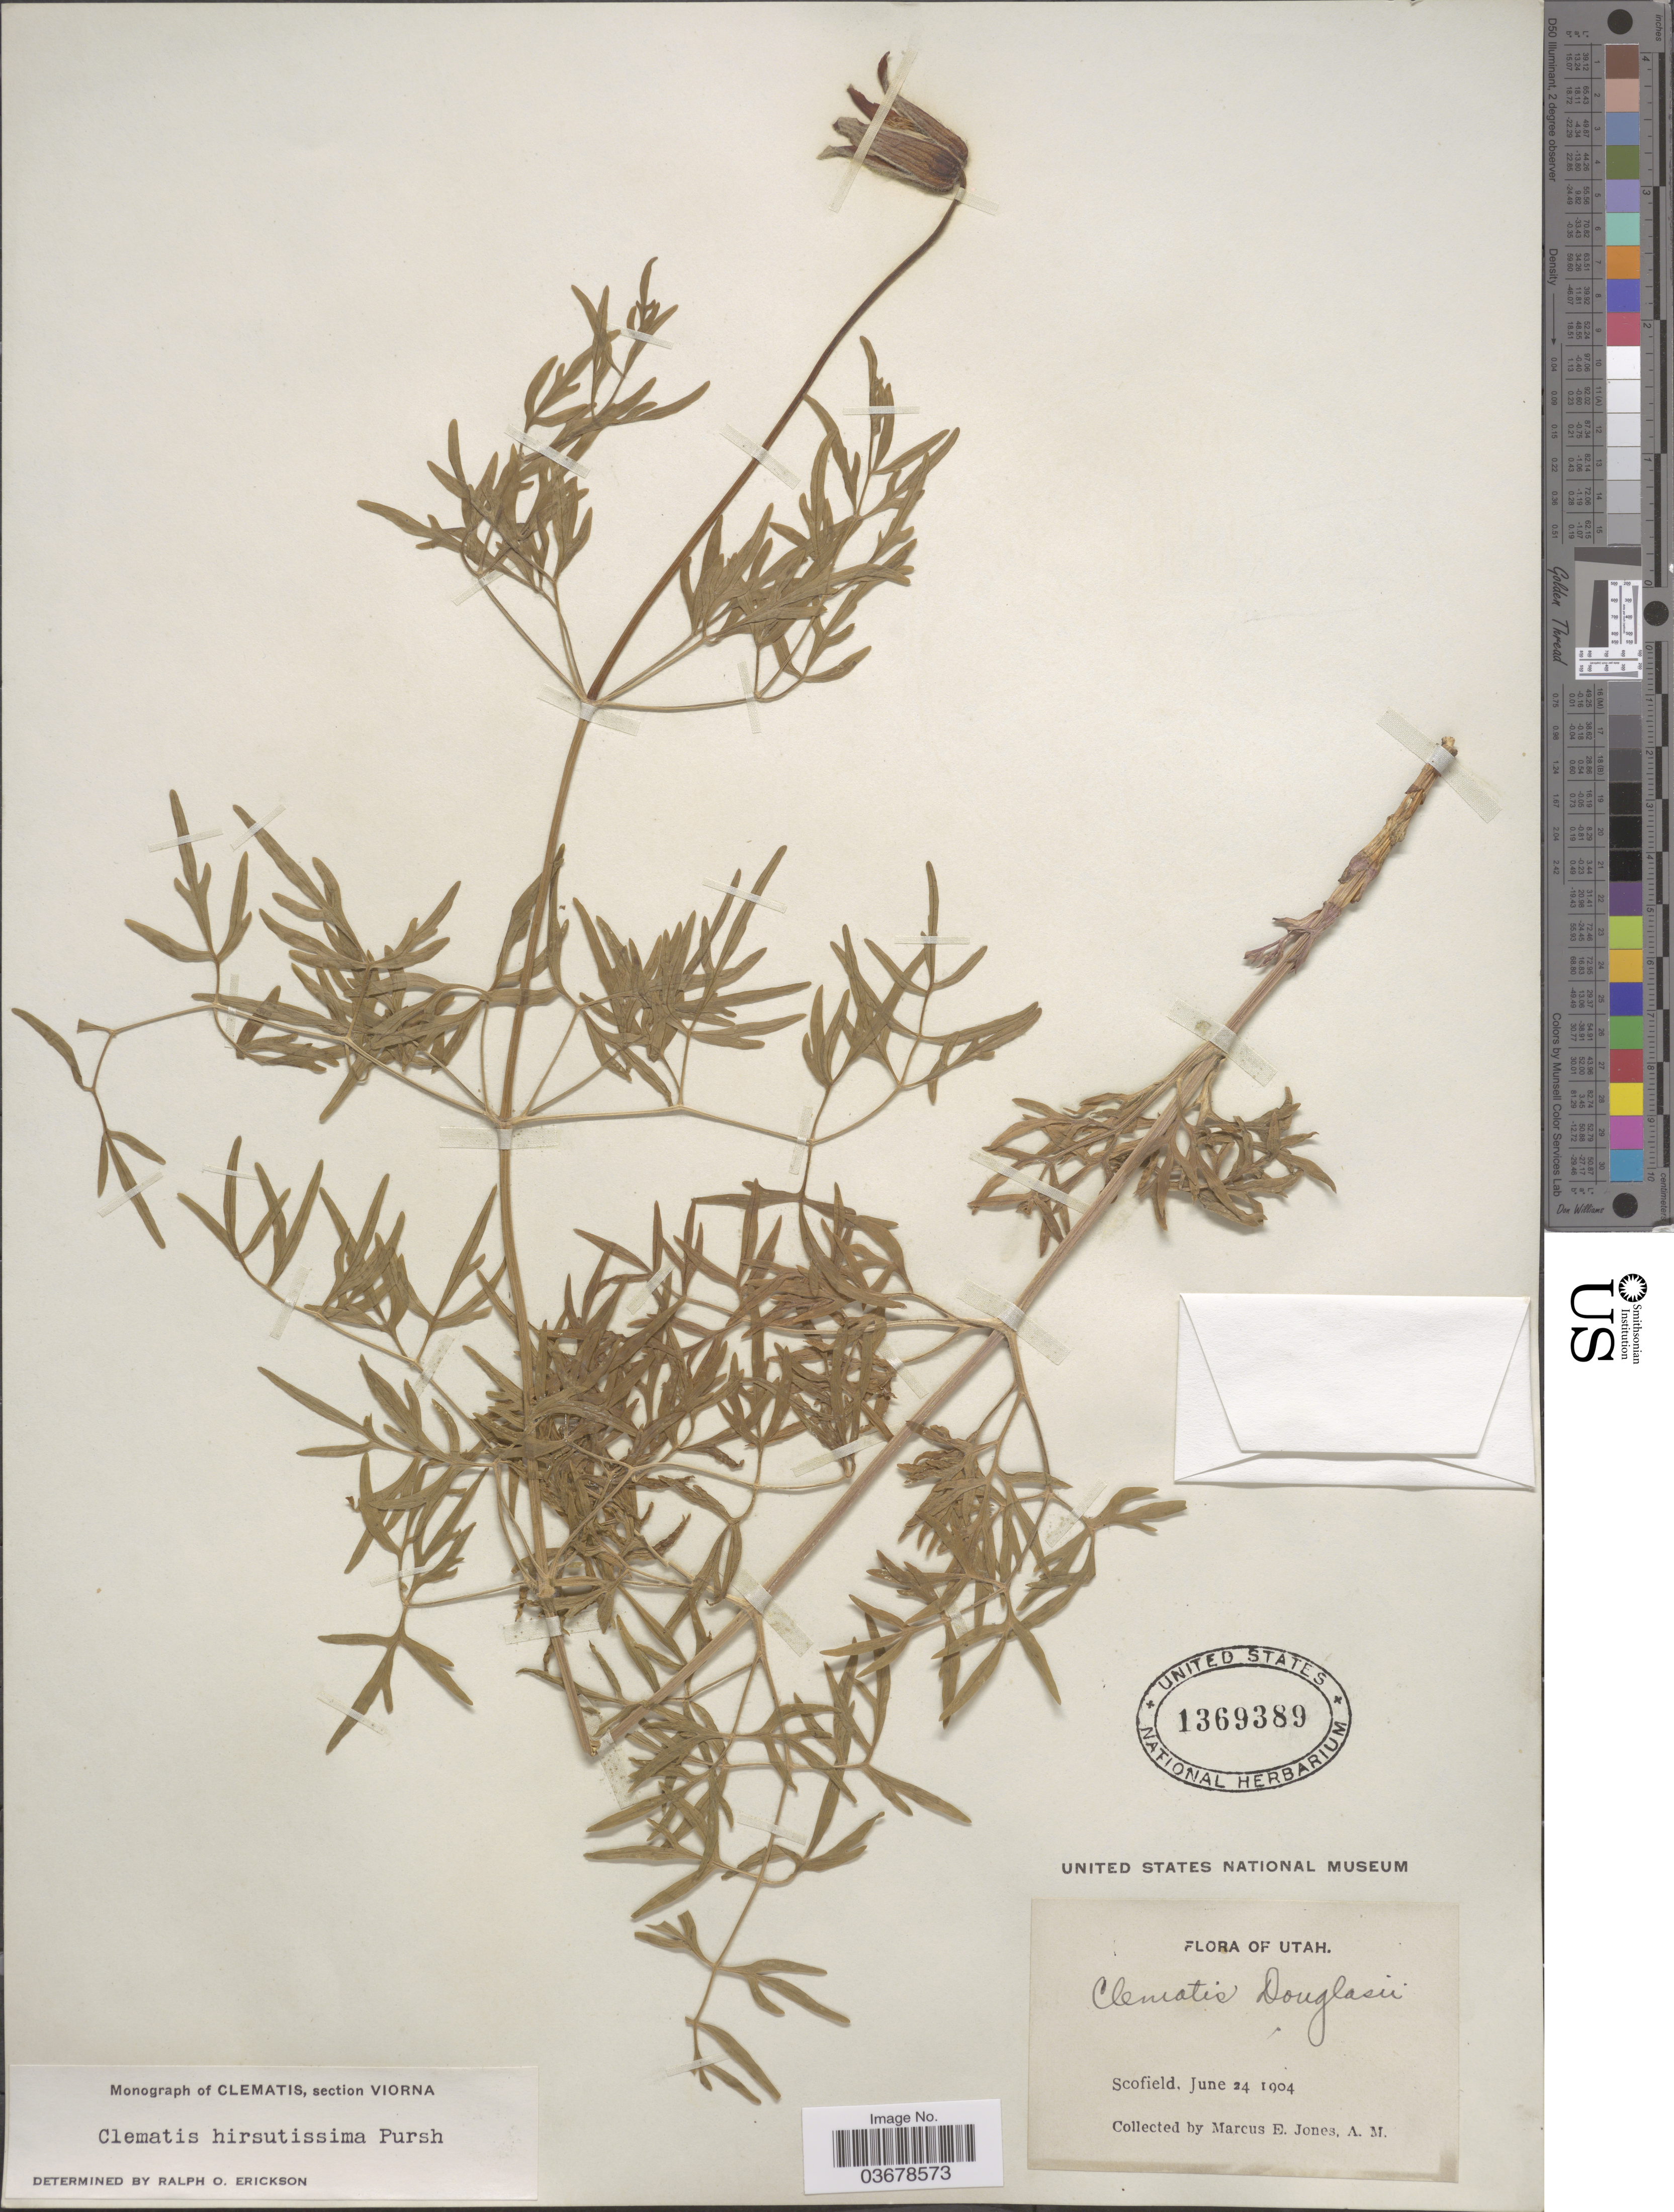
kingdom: Plantae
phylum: Tracheophyta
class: Magnoliopsida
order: Ranunculales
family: Ranunculaceae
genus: Clematis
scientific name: Clematis viorna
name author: L.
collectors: M. E. Jones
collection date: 1904-06-24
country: United States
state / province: Utah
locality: Scofield.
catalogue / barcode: US 1369389